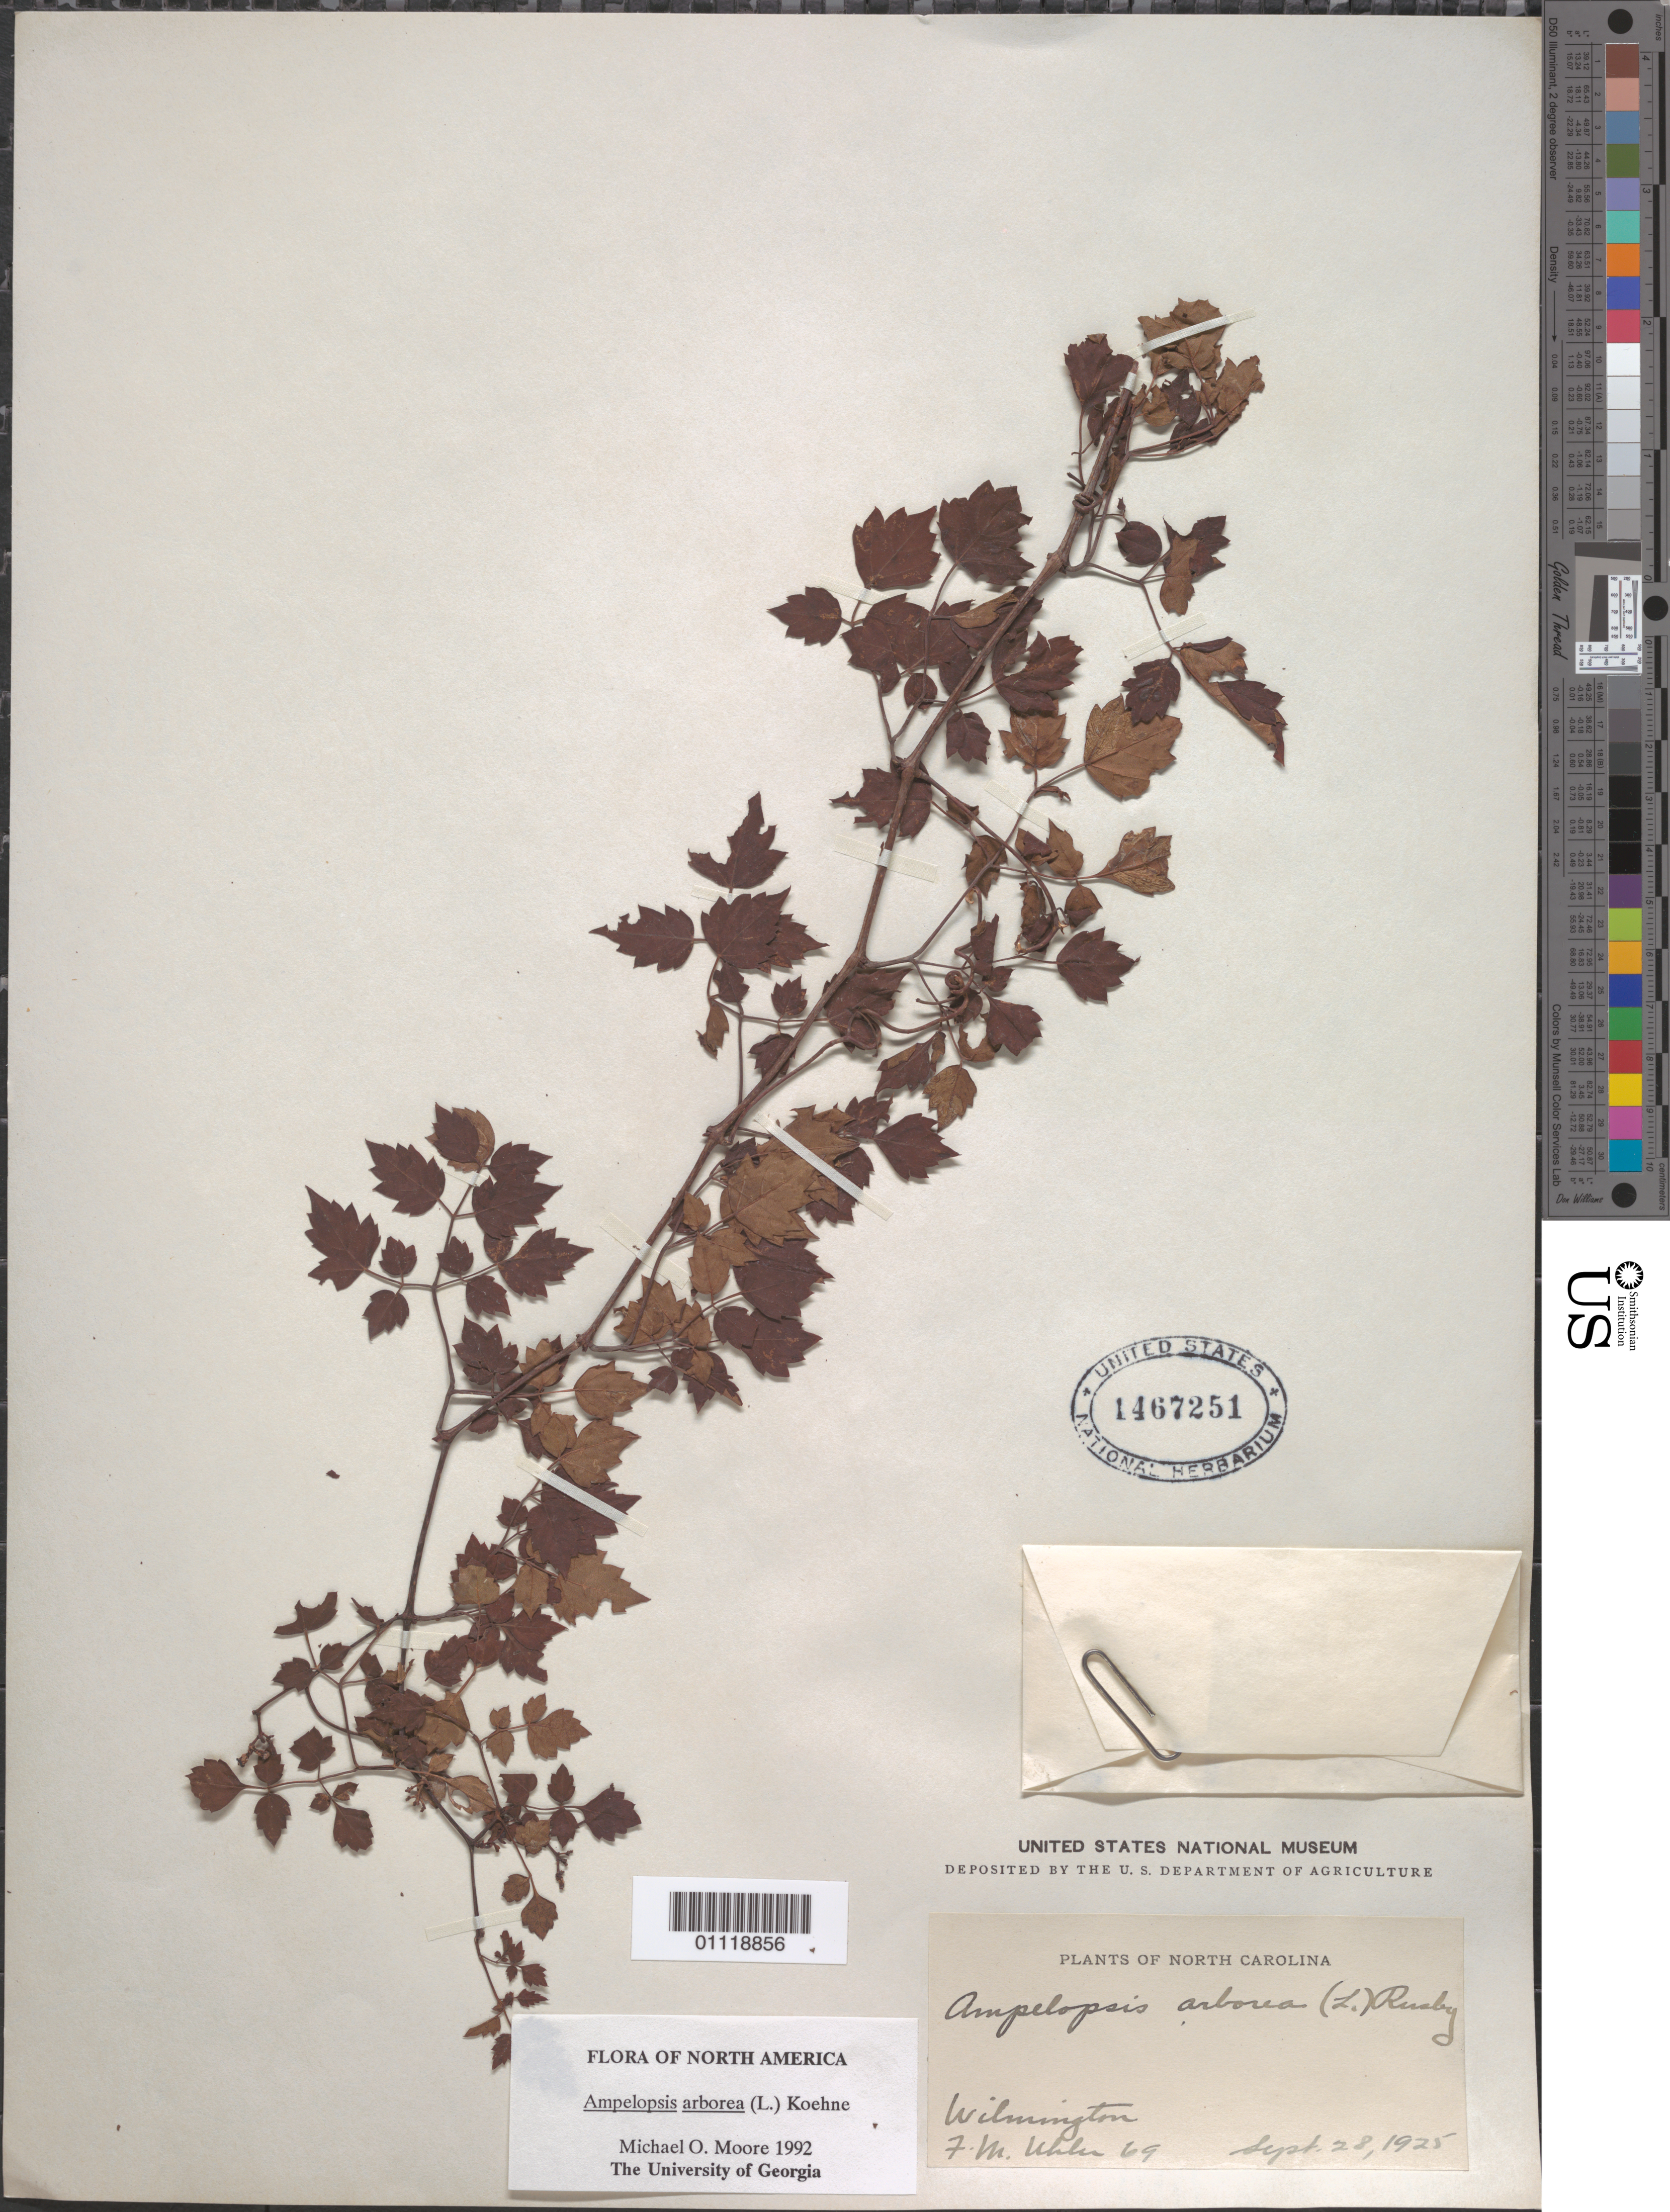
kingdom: Plantae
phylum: Tracheophyta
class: Magnoliopsida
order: Vitales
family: Vitaceae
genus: Ampelopsis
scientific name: Ampelopsis arborea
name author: (L.) Koehne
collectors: F. M. Uhler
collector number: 69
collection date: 1925-09-28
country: United States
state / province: North Carolina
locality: Wilmington.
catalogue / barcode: US 1467251